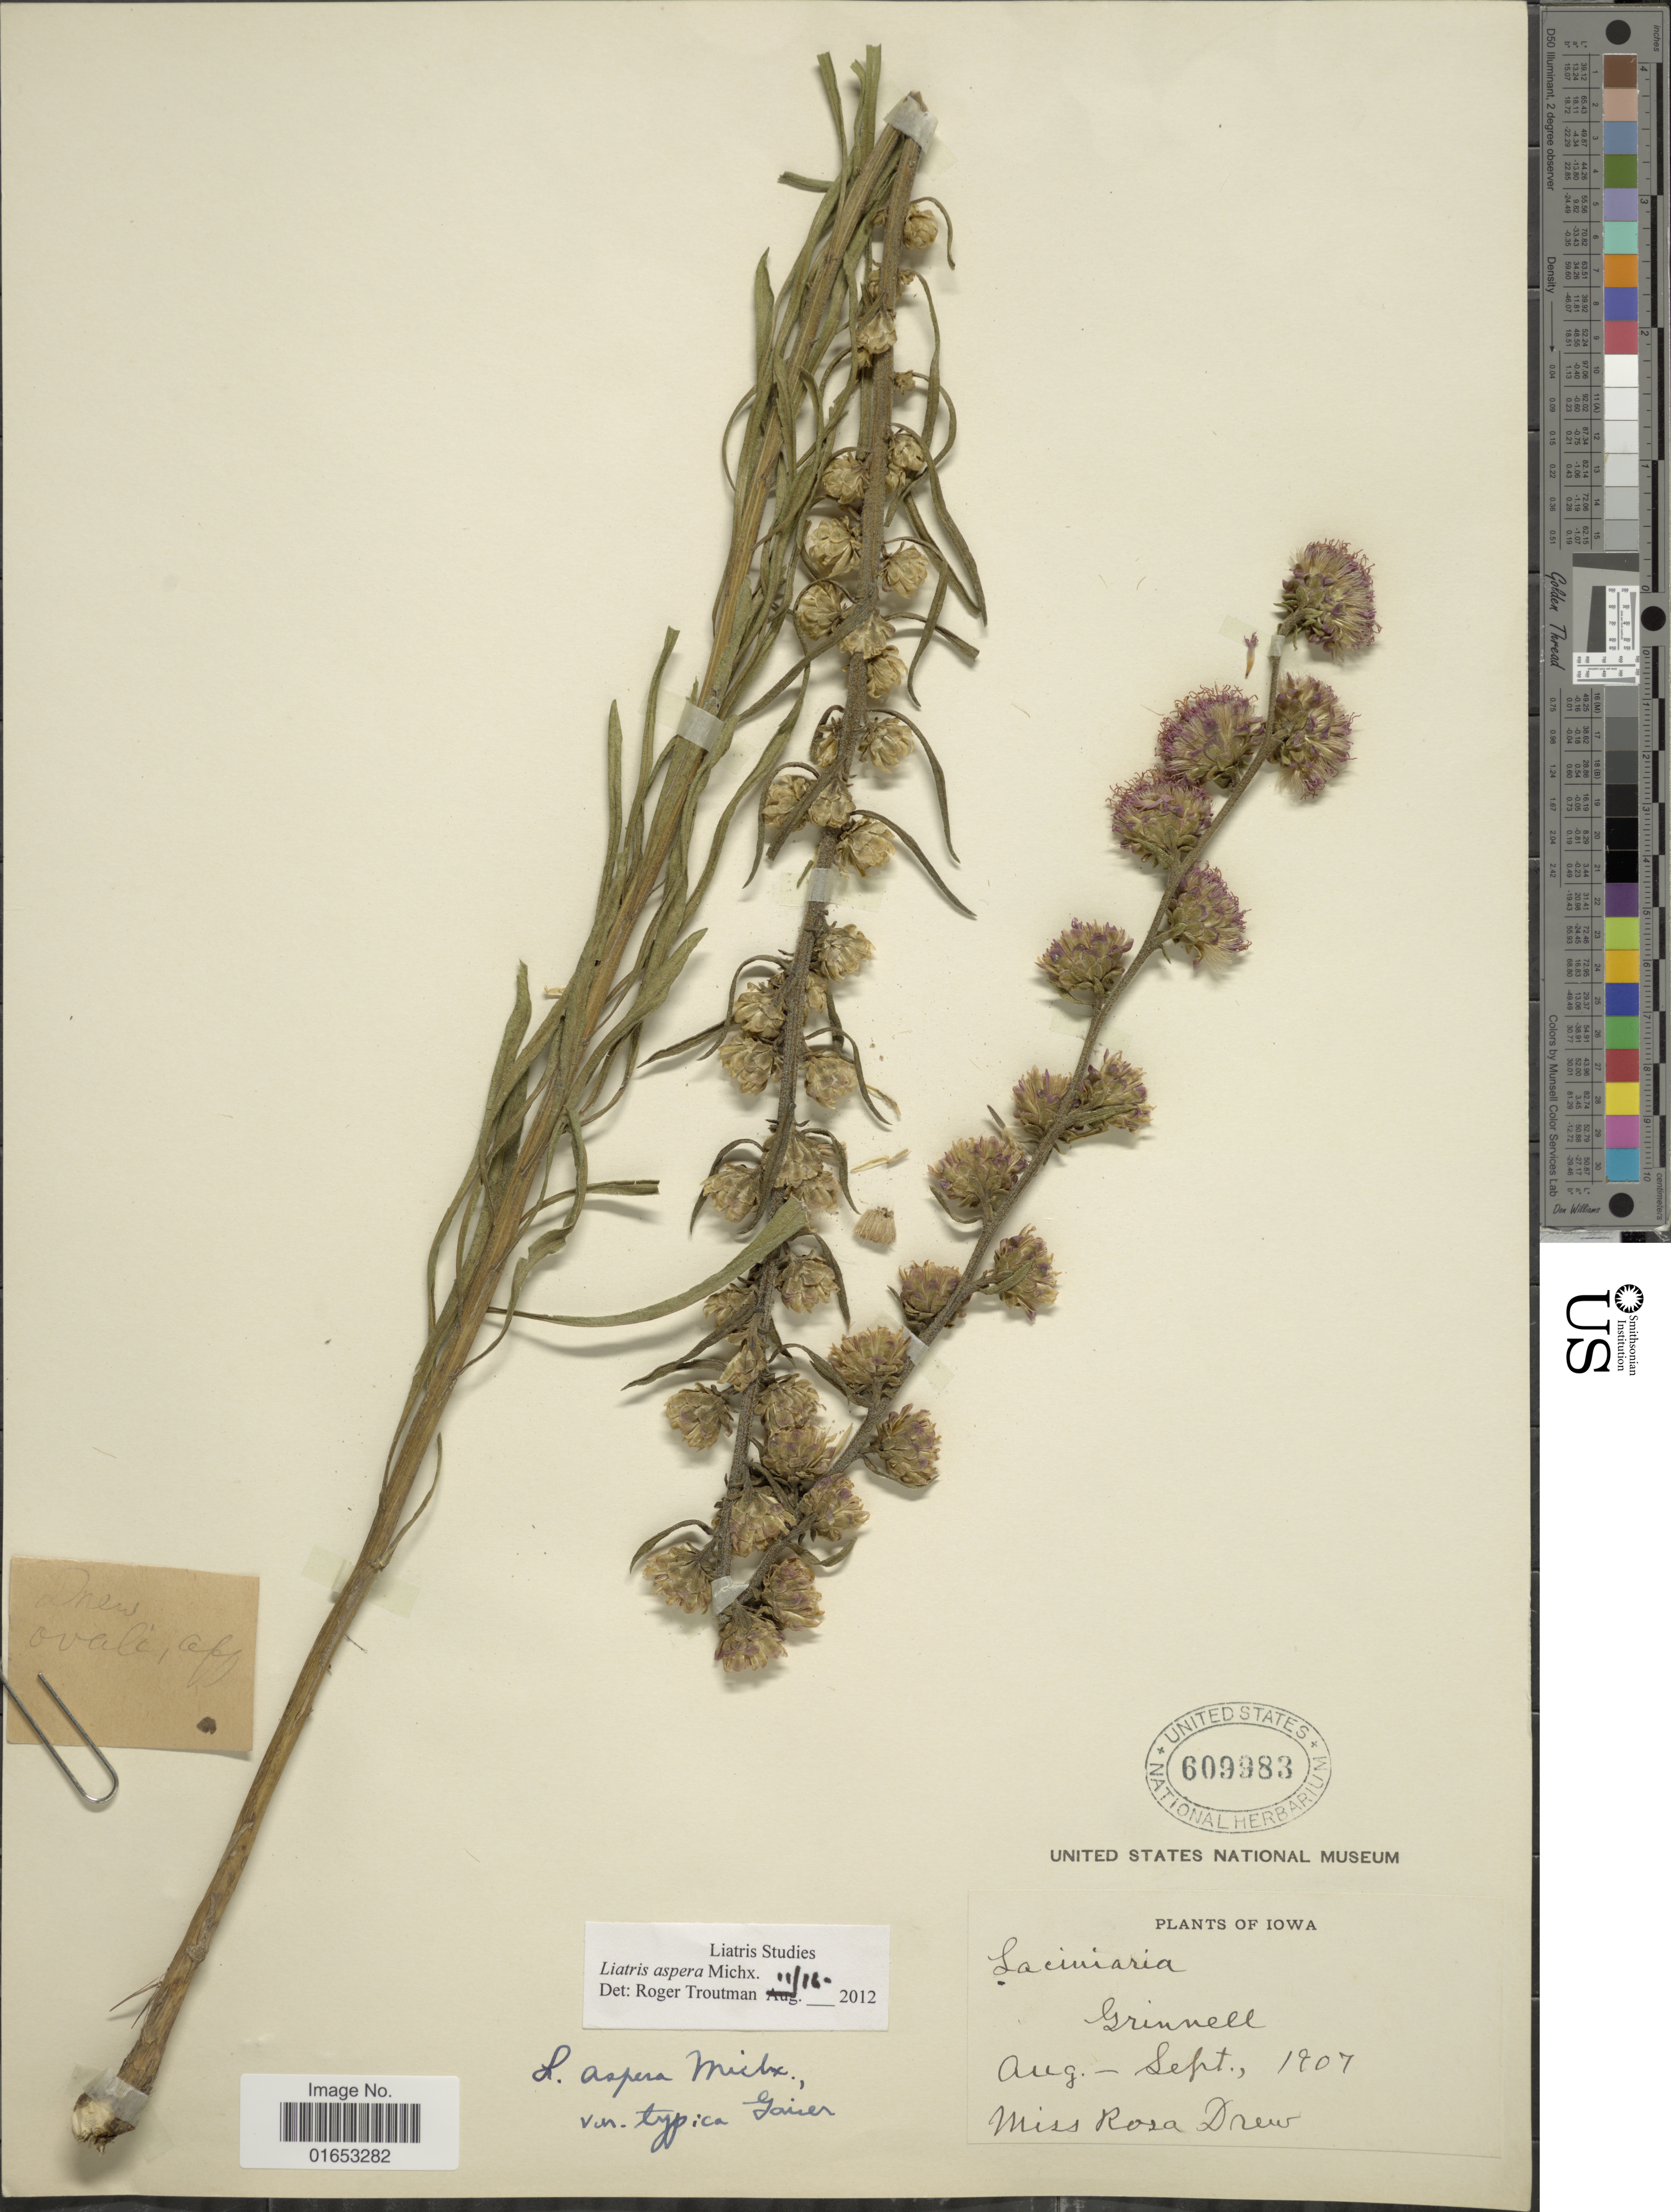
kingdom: Plantae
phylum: Tracheophyta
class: Magnoliopsida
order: Asterales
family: Asteraceae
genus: Liatris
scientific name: Liatris aspera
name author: Michx.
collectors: R. Drew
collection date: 1907-08/1907-09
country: United States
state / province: Iowa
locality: Grinnell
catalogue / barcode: US 609983